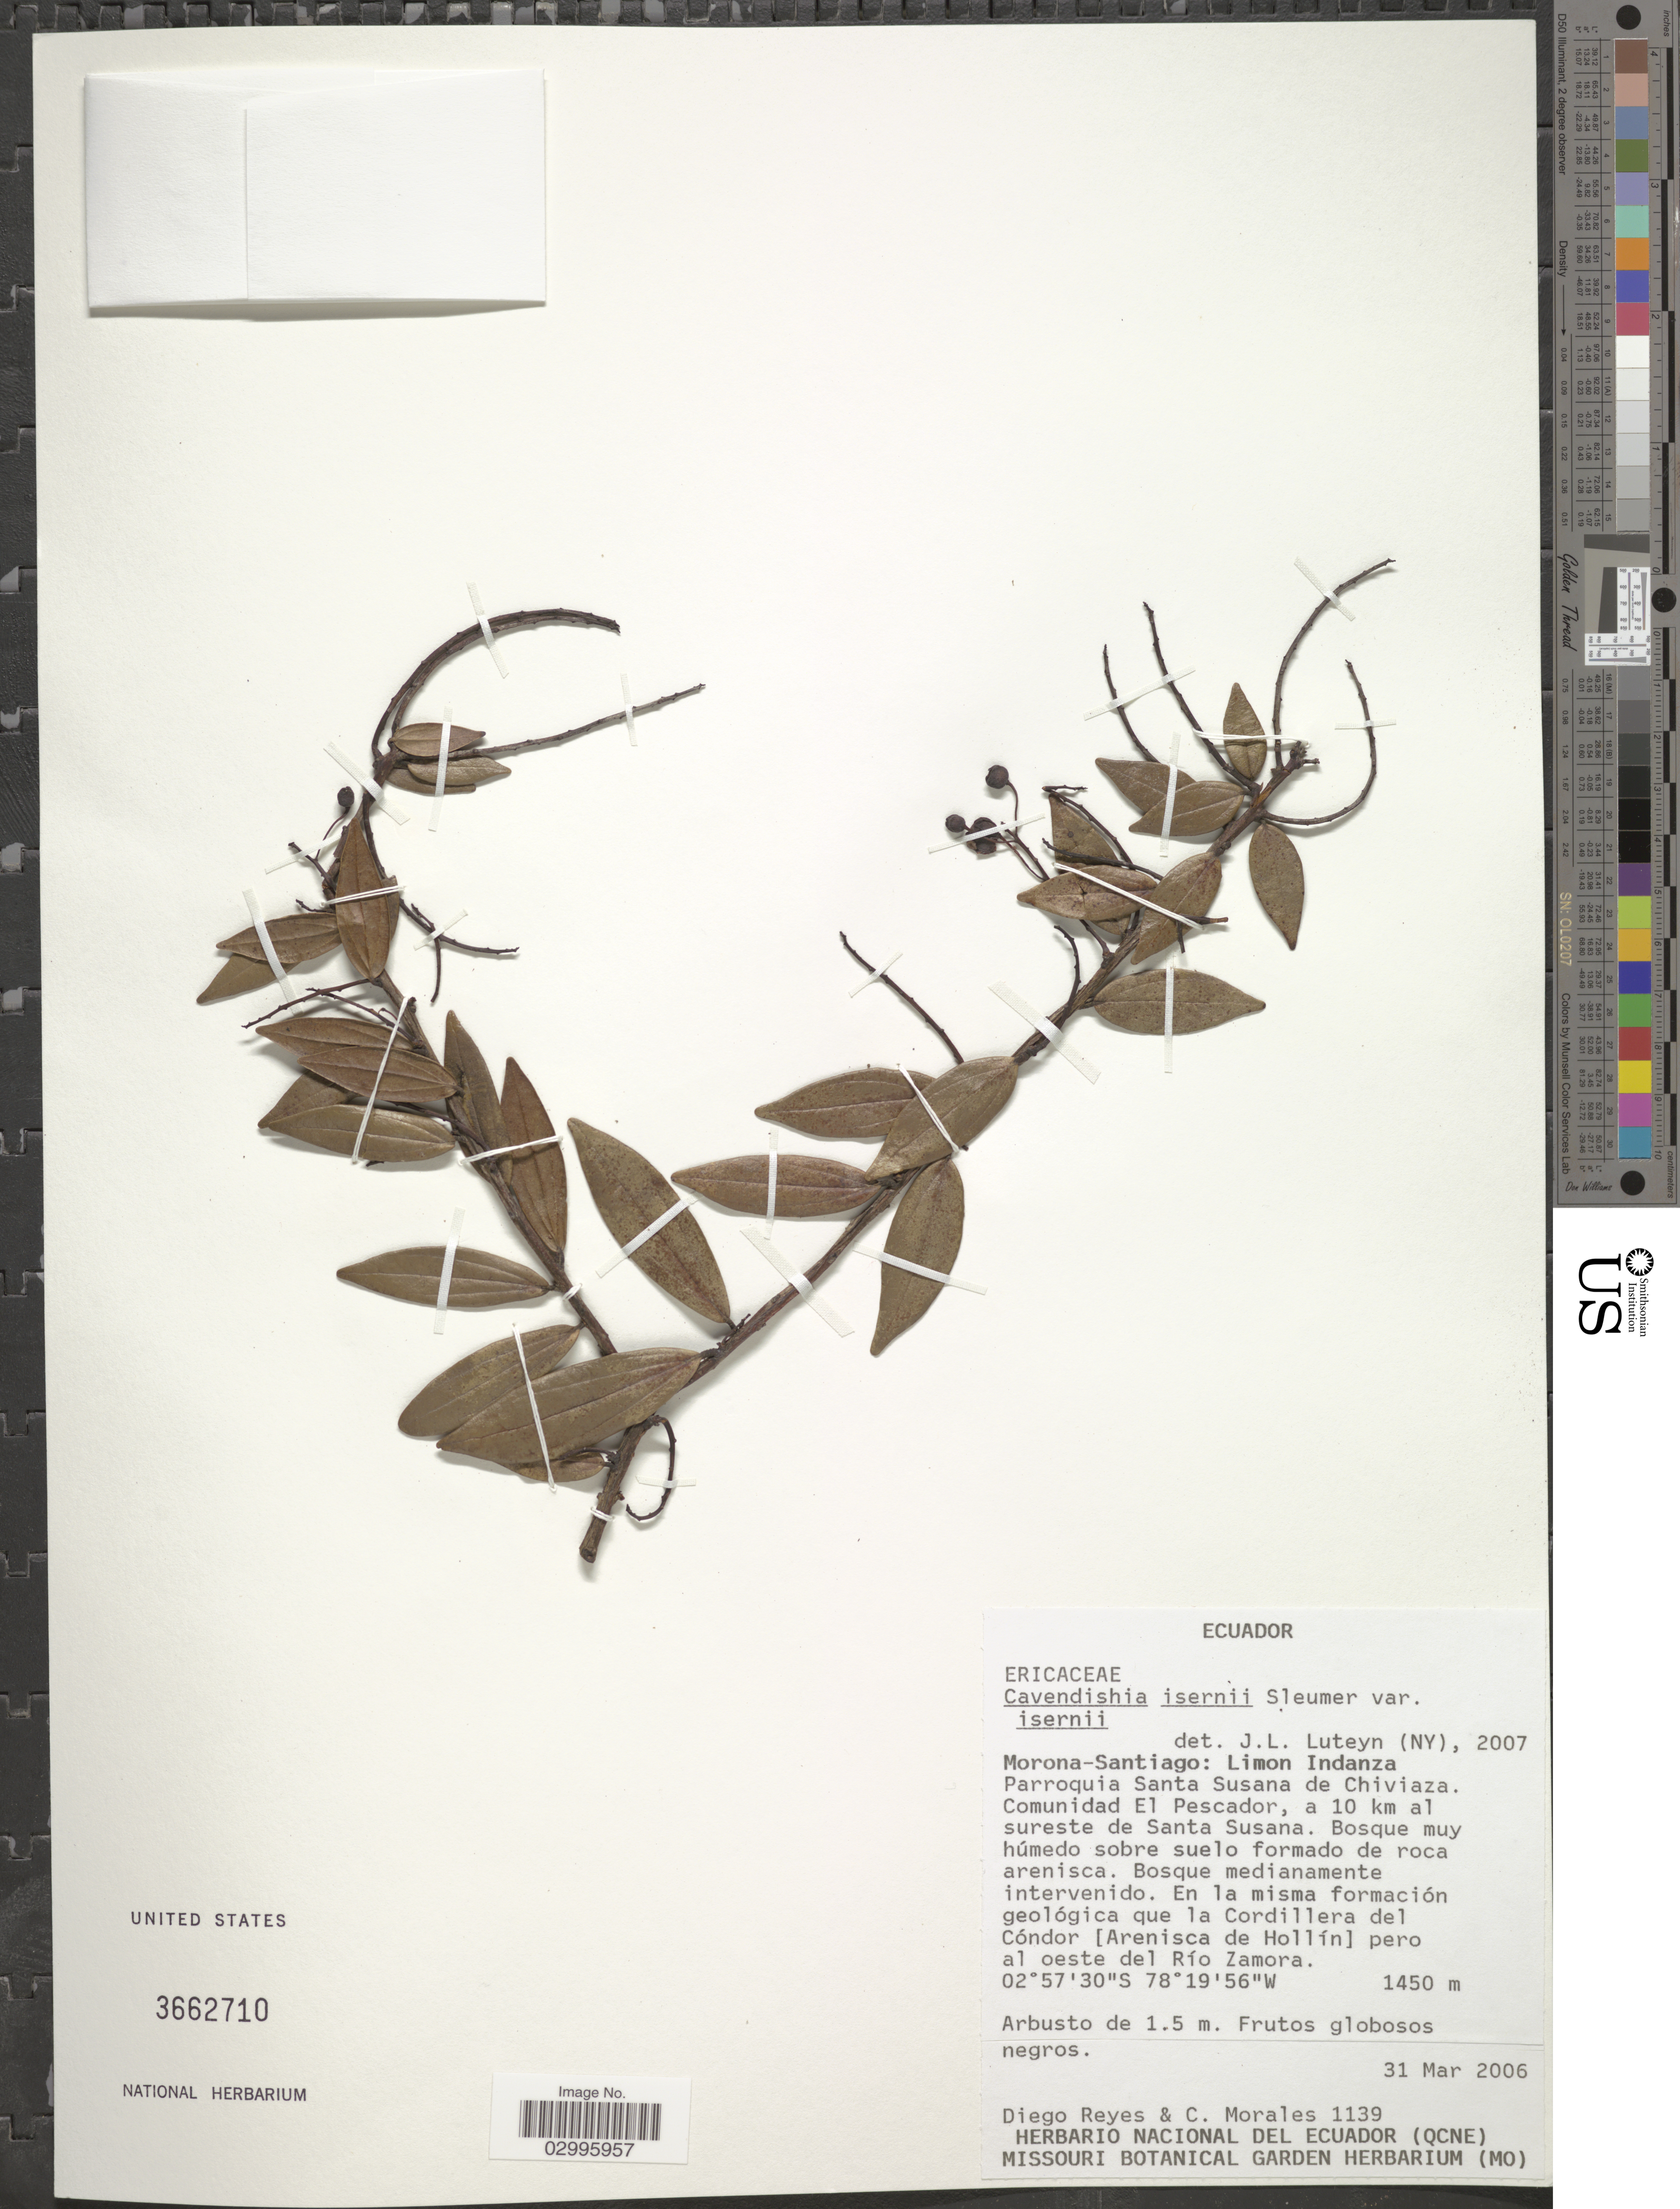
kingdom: Plantae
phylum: Tracheophyta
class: Magnoliopsida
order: Ericales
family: Ericaceae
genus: Cavendishia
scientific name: Cavendishia isernii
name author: Sleumer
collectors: D. Reyes & C. Morales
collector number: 1139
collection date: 2006-03-31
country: Ecuador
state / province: Morona-Santiago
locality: Limon Indanza Parroquia Santa Susana de Chiviaza. Comunidad El Pescador, a 10 km al sureste de Santa Susana. En la misma formación geológica que la Cordillera del Cóndor (Arenisca de Hollín) pero al oeste del Río Zamora.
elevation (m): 1450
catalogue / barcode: US 3662710